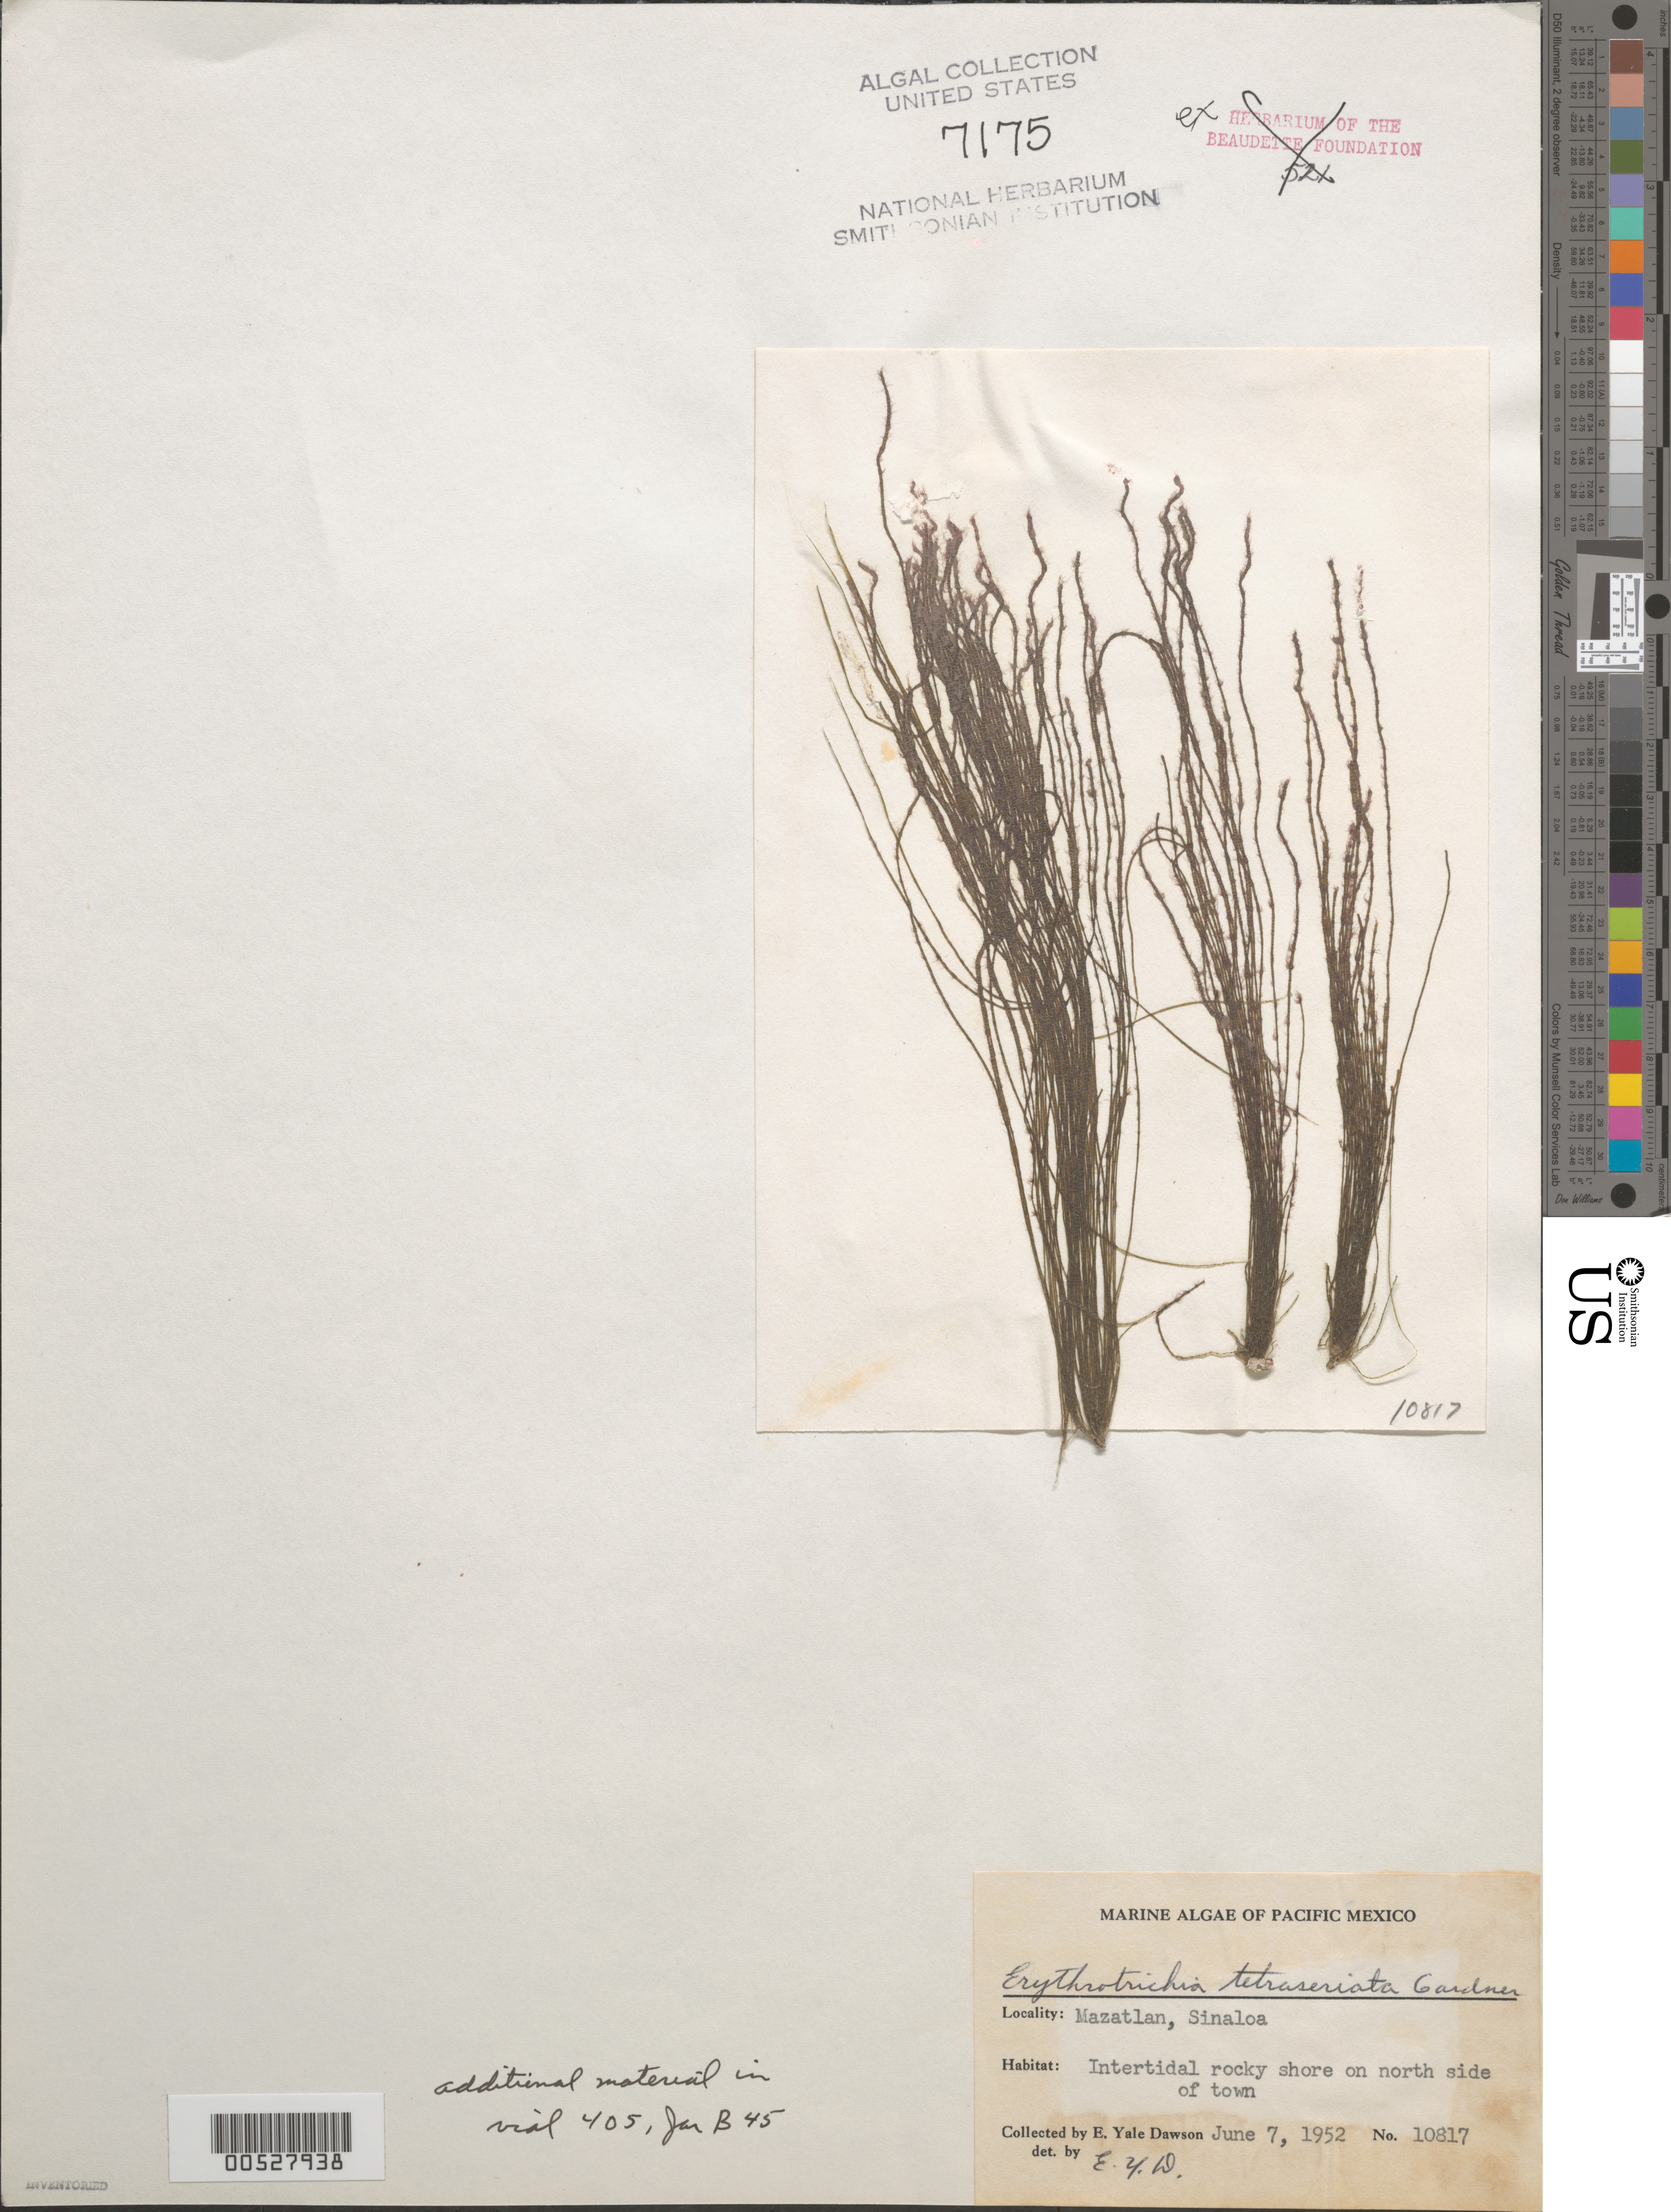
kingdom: Plantae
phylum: Rhodophyta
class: Compsopogonophyceae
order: Erythropeltidales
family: Erythrotrichiaceae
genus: Erythrotrichia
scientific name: Erythrotrichia tetraseriata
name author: N.L. Gardner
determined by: Dawson, E. Y.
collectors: E. Y. Dawson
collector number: EYD 10817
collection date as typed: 07 Jun 1952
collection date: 1952-06-07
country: Mexico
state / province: Sinaloa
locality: Mazatlan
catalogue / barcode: US 7175